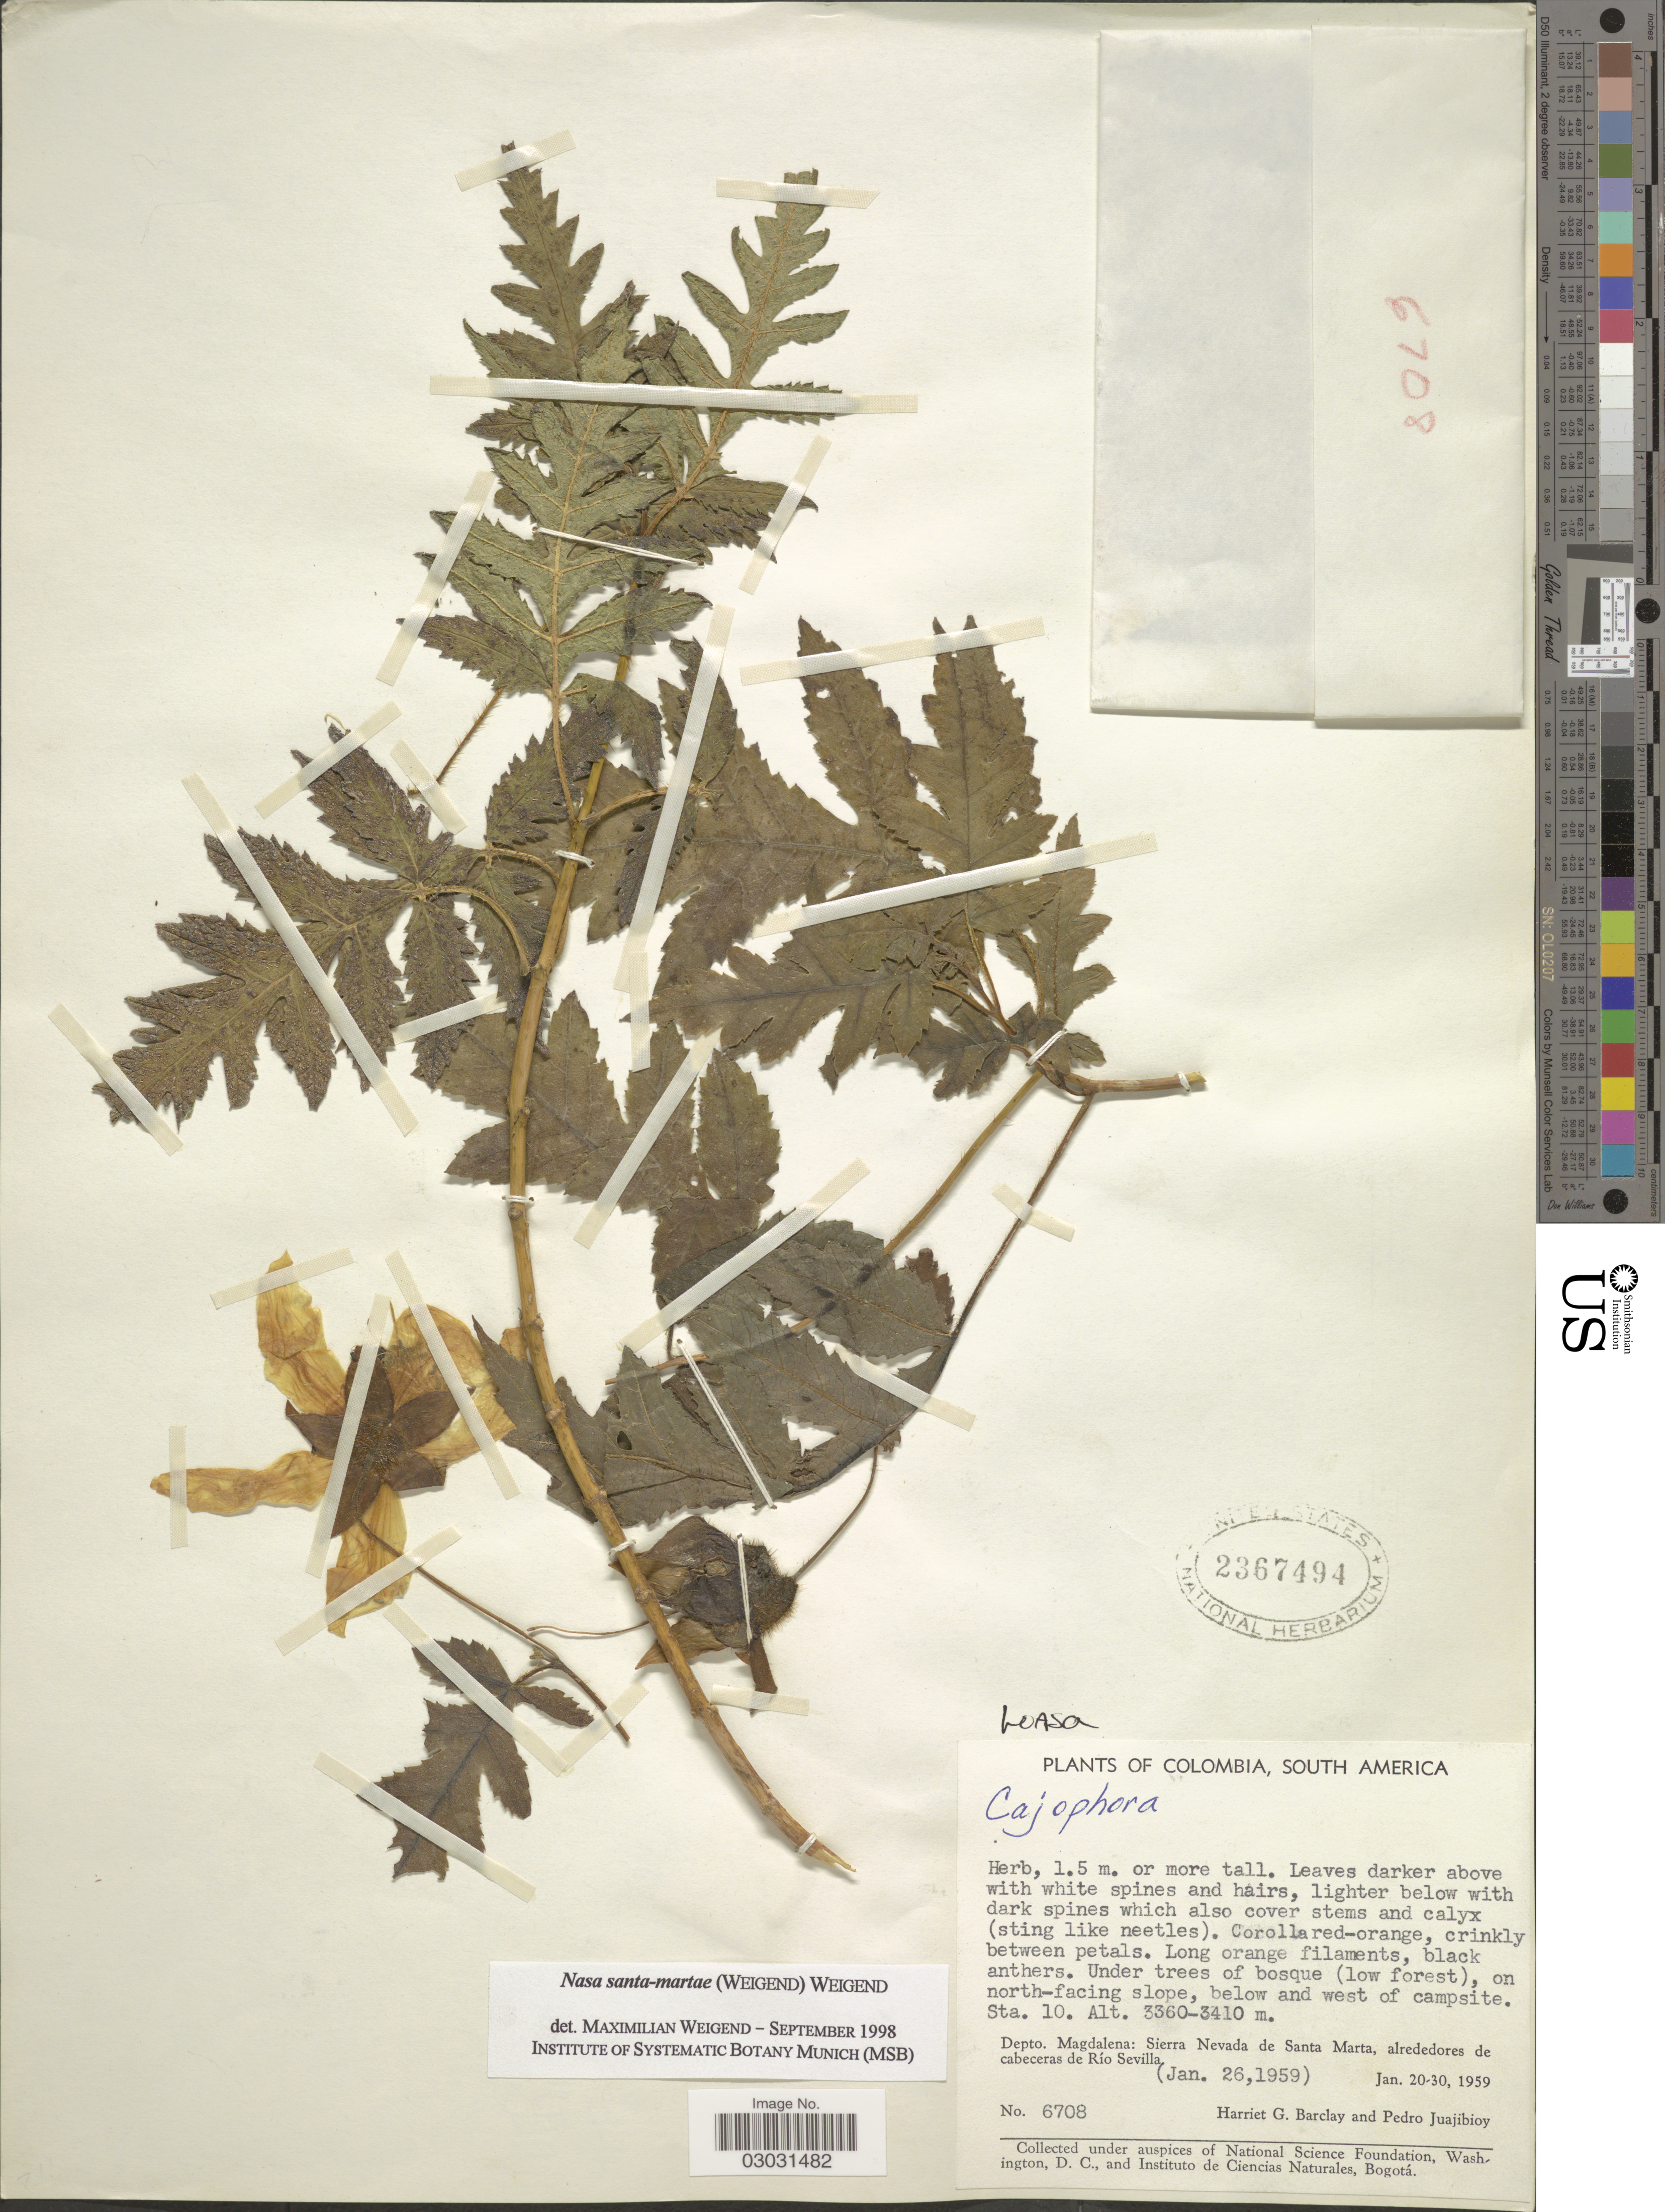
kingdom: Plantae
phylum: Tracheophyta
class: Magnoliopsida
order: Cornales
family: Loasaceae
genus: Nasa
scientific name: Nasa santamartae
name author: (Weigend) Weigend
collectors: H. G. Barclay & P. Juajibioy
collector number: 6708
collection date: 1959-01-26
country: Colombia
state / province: Magdalena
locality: On north-facing slope, below and west of campsite. Sta. 10. Depto. Magdalena: Sierra Nevada de Santa Marta, alrededores de cabeceras de Río Sevilla.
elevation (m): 3360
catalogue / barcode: US 2367494